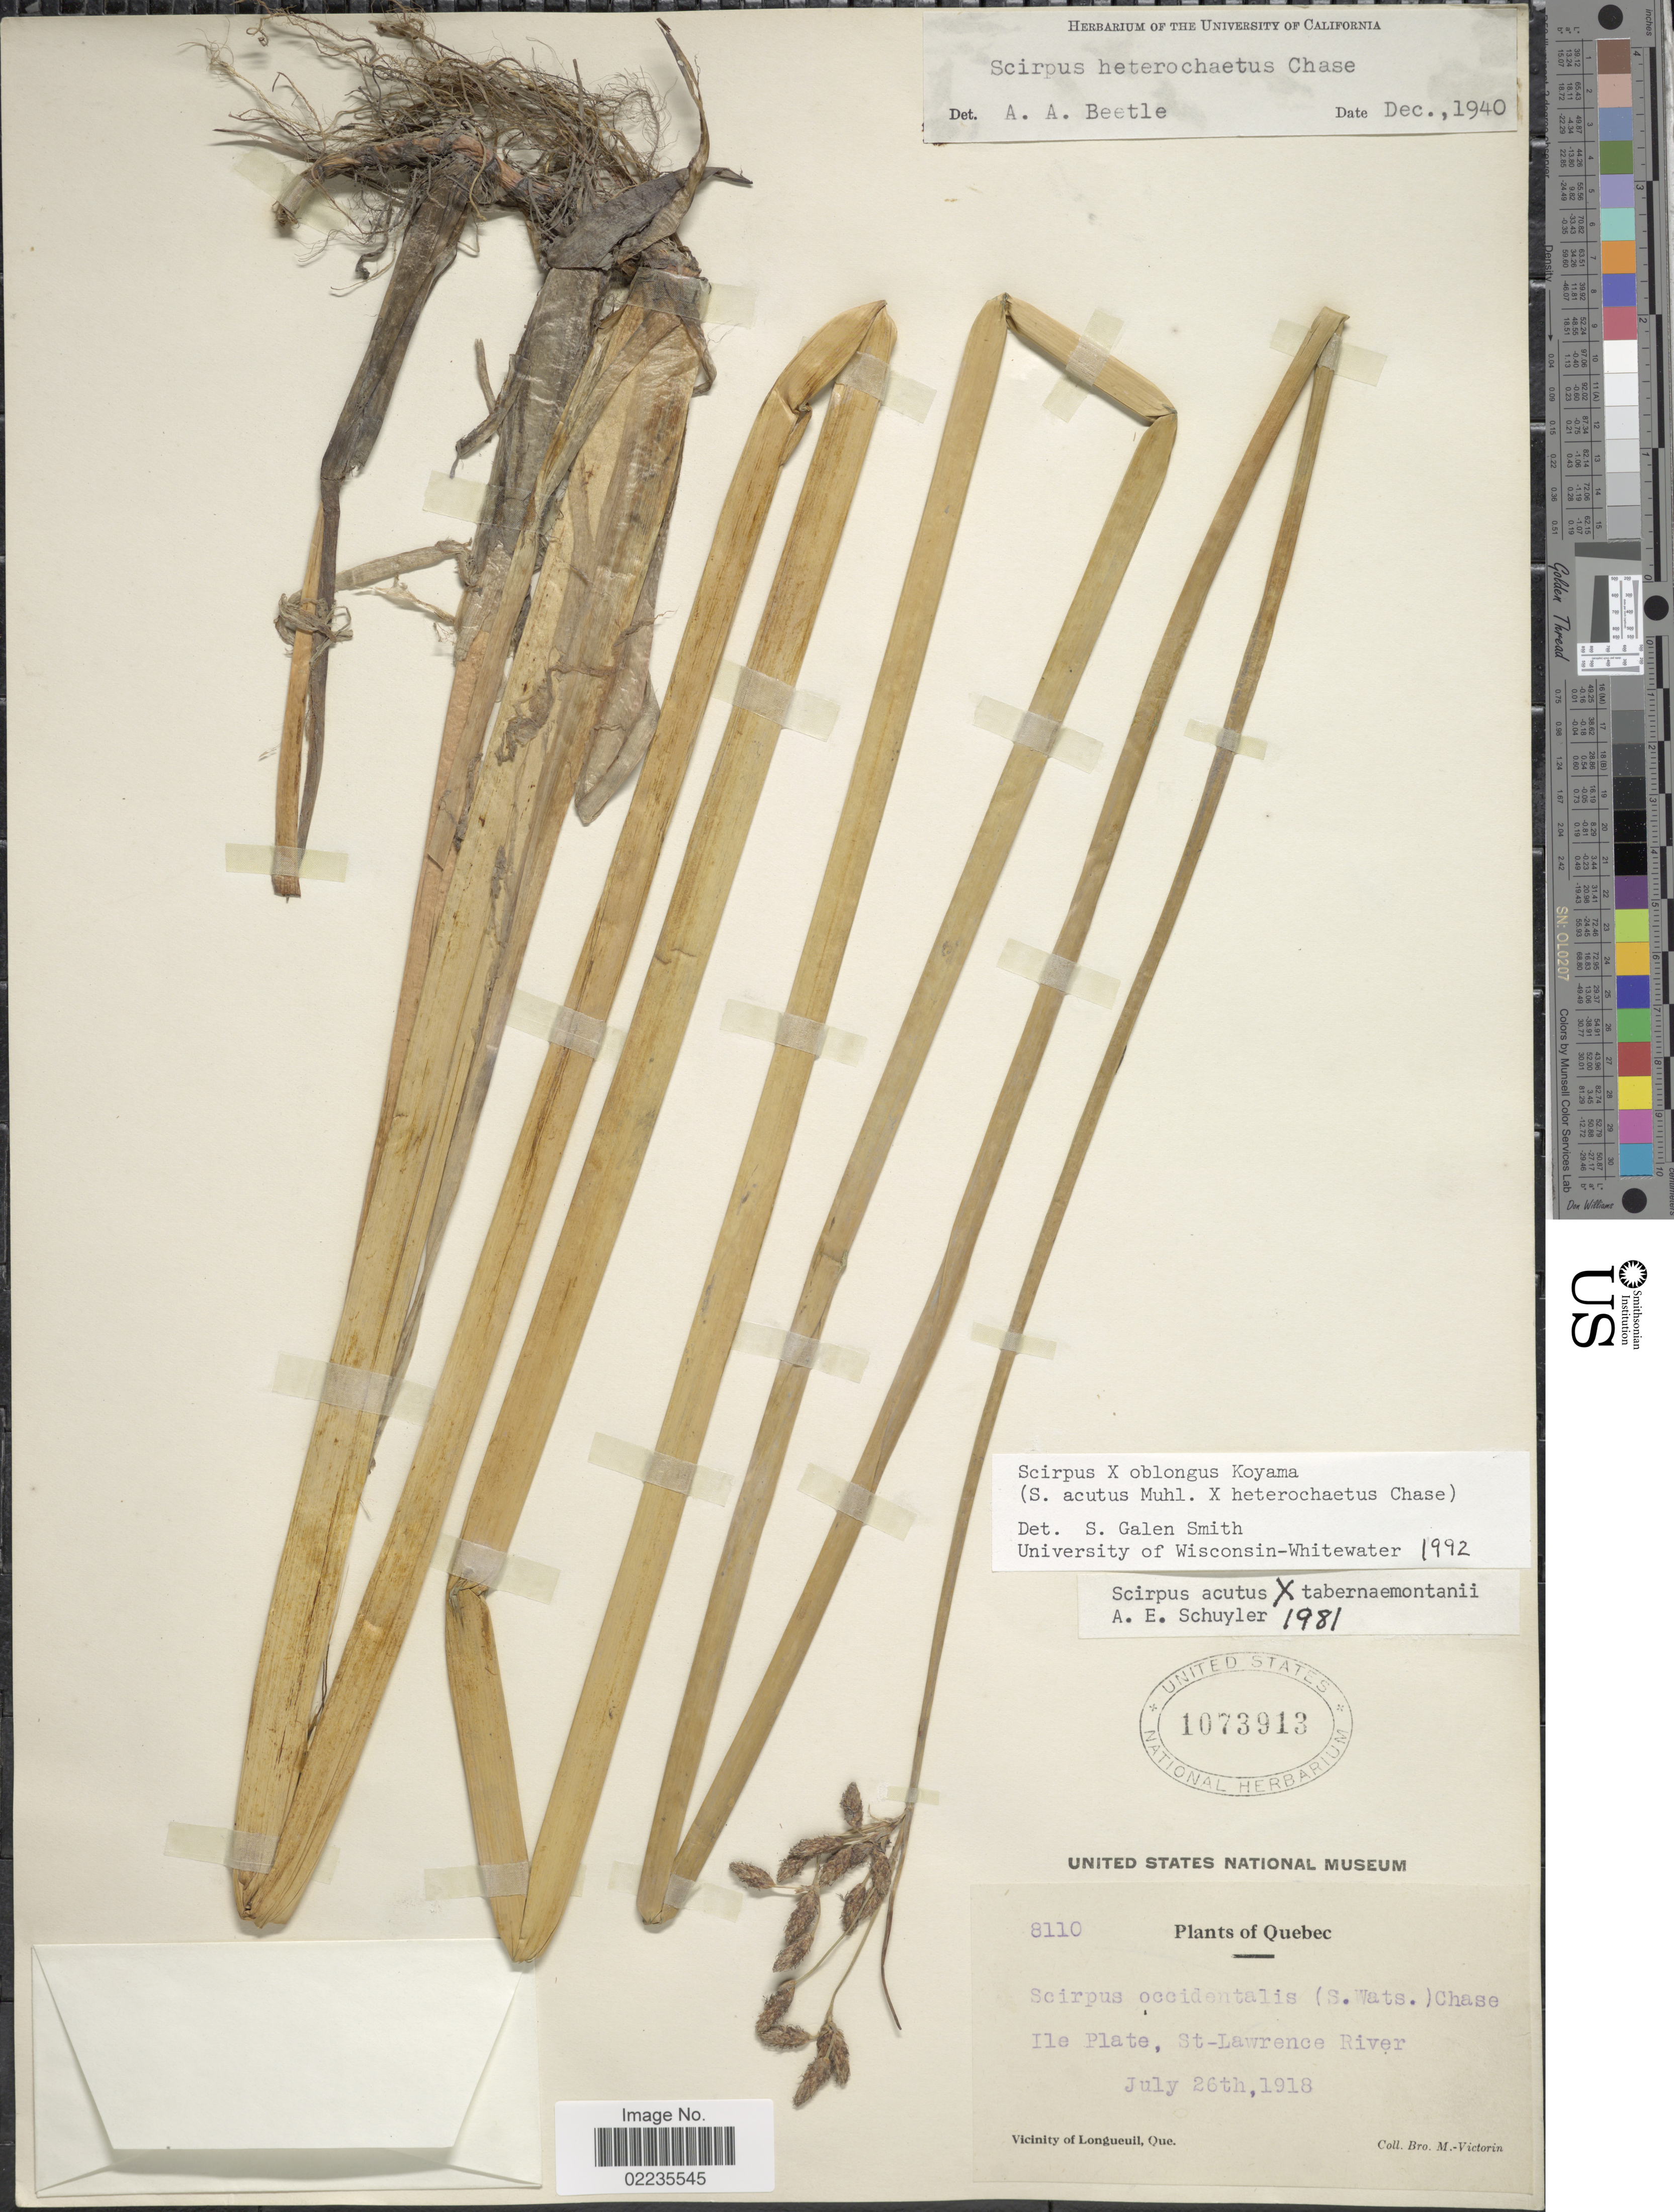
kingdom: Plantae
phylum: Tracheophyta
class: Liliopsida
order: Poales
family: Cyperaceae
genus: Schoenoplectus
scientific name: Schoenoplectus acutus x S. heterochaetus (Chase) Soják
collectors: Fr. Marie-Victorin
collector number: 8110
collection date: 1918-07-26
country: Canada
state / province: Quebec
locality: Ile Plate, St-Lawrence River, Vicinity of Longueil, Que.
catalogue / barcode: US 1073913